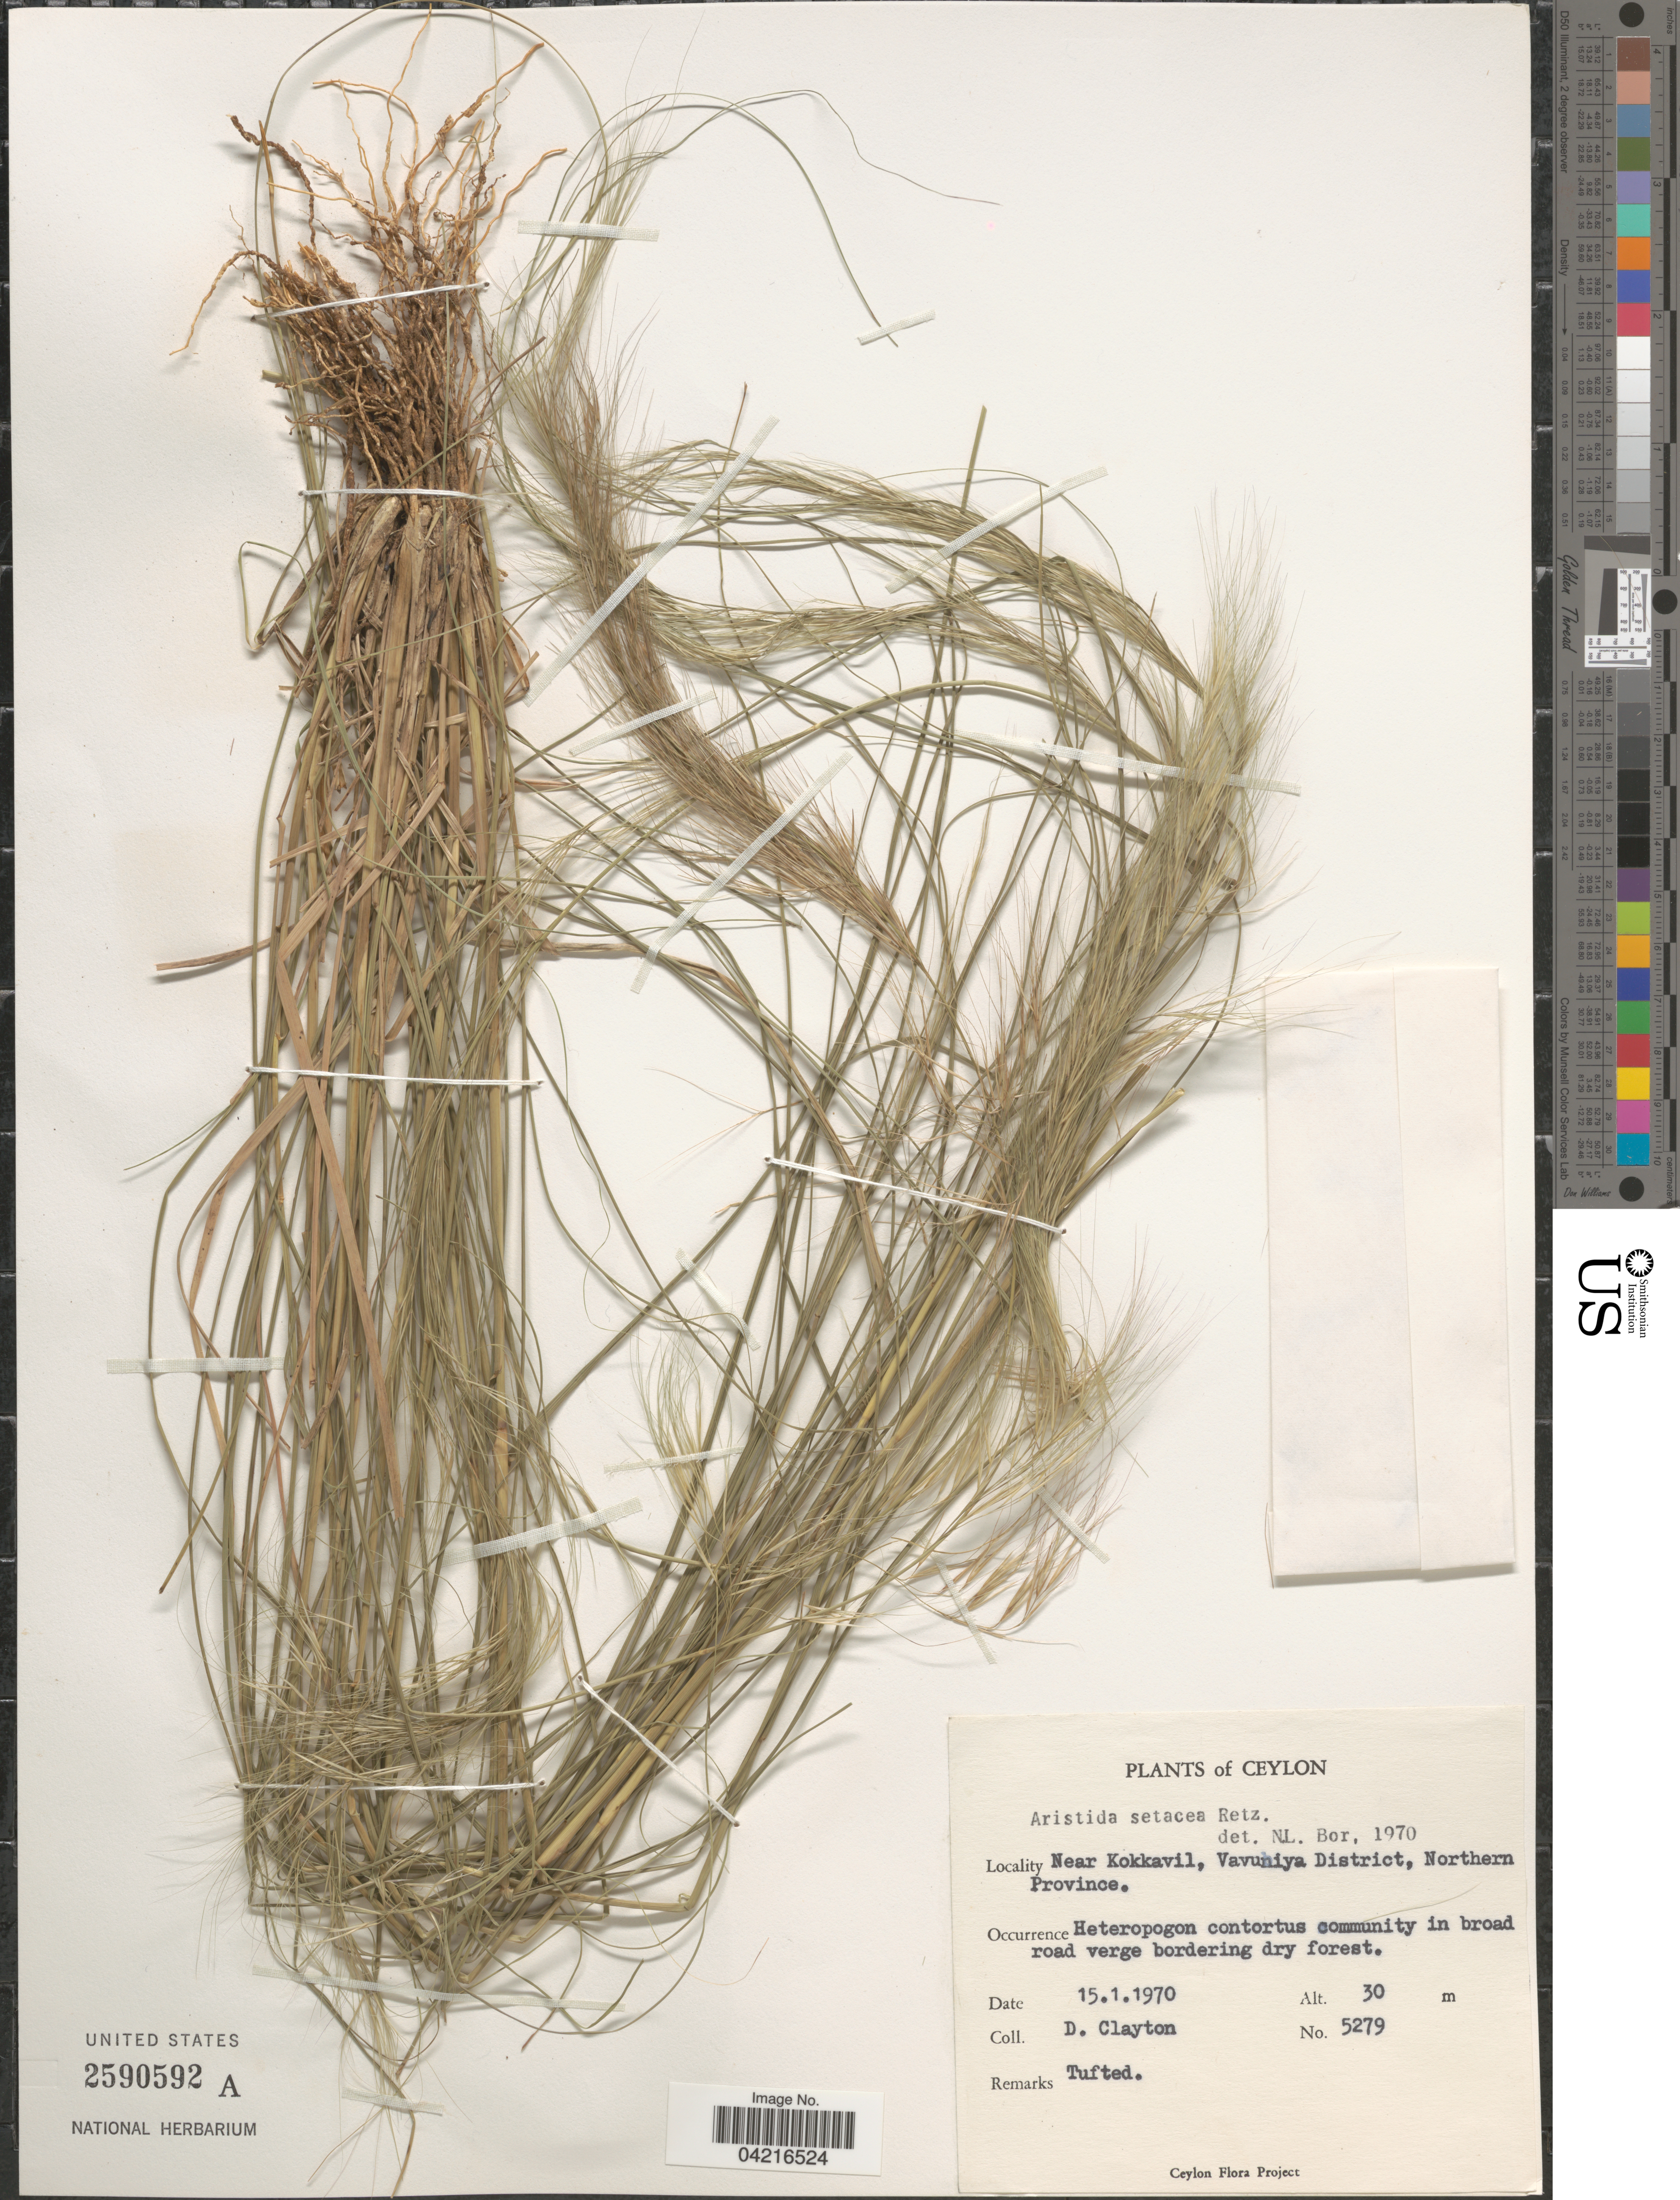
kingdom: Plantae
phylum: Tracheophyta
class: Liliopsida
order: Poales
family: Poaceae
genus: Aristida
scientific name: Aristida setacea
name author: Retz.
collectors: D. Clayton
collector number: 5279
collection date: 1970-01-15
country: Sri Lanka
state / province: Northern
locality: Ceylon. Near Kokkavil, Vavuniya District.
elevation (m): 30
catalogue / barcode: US 2590592A